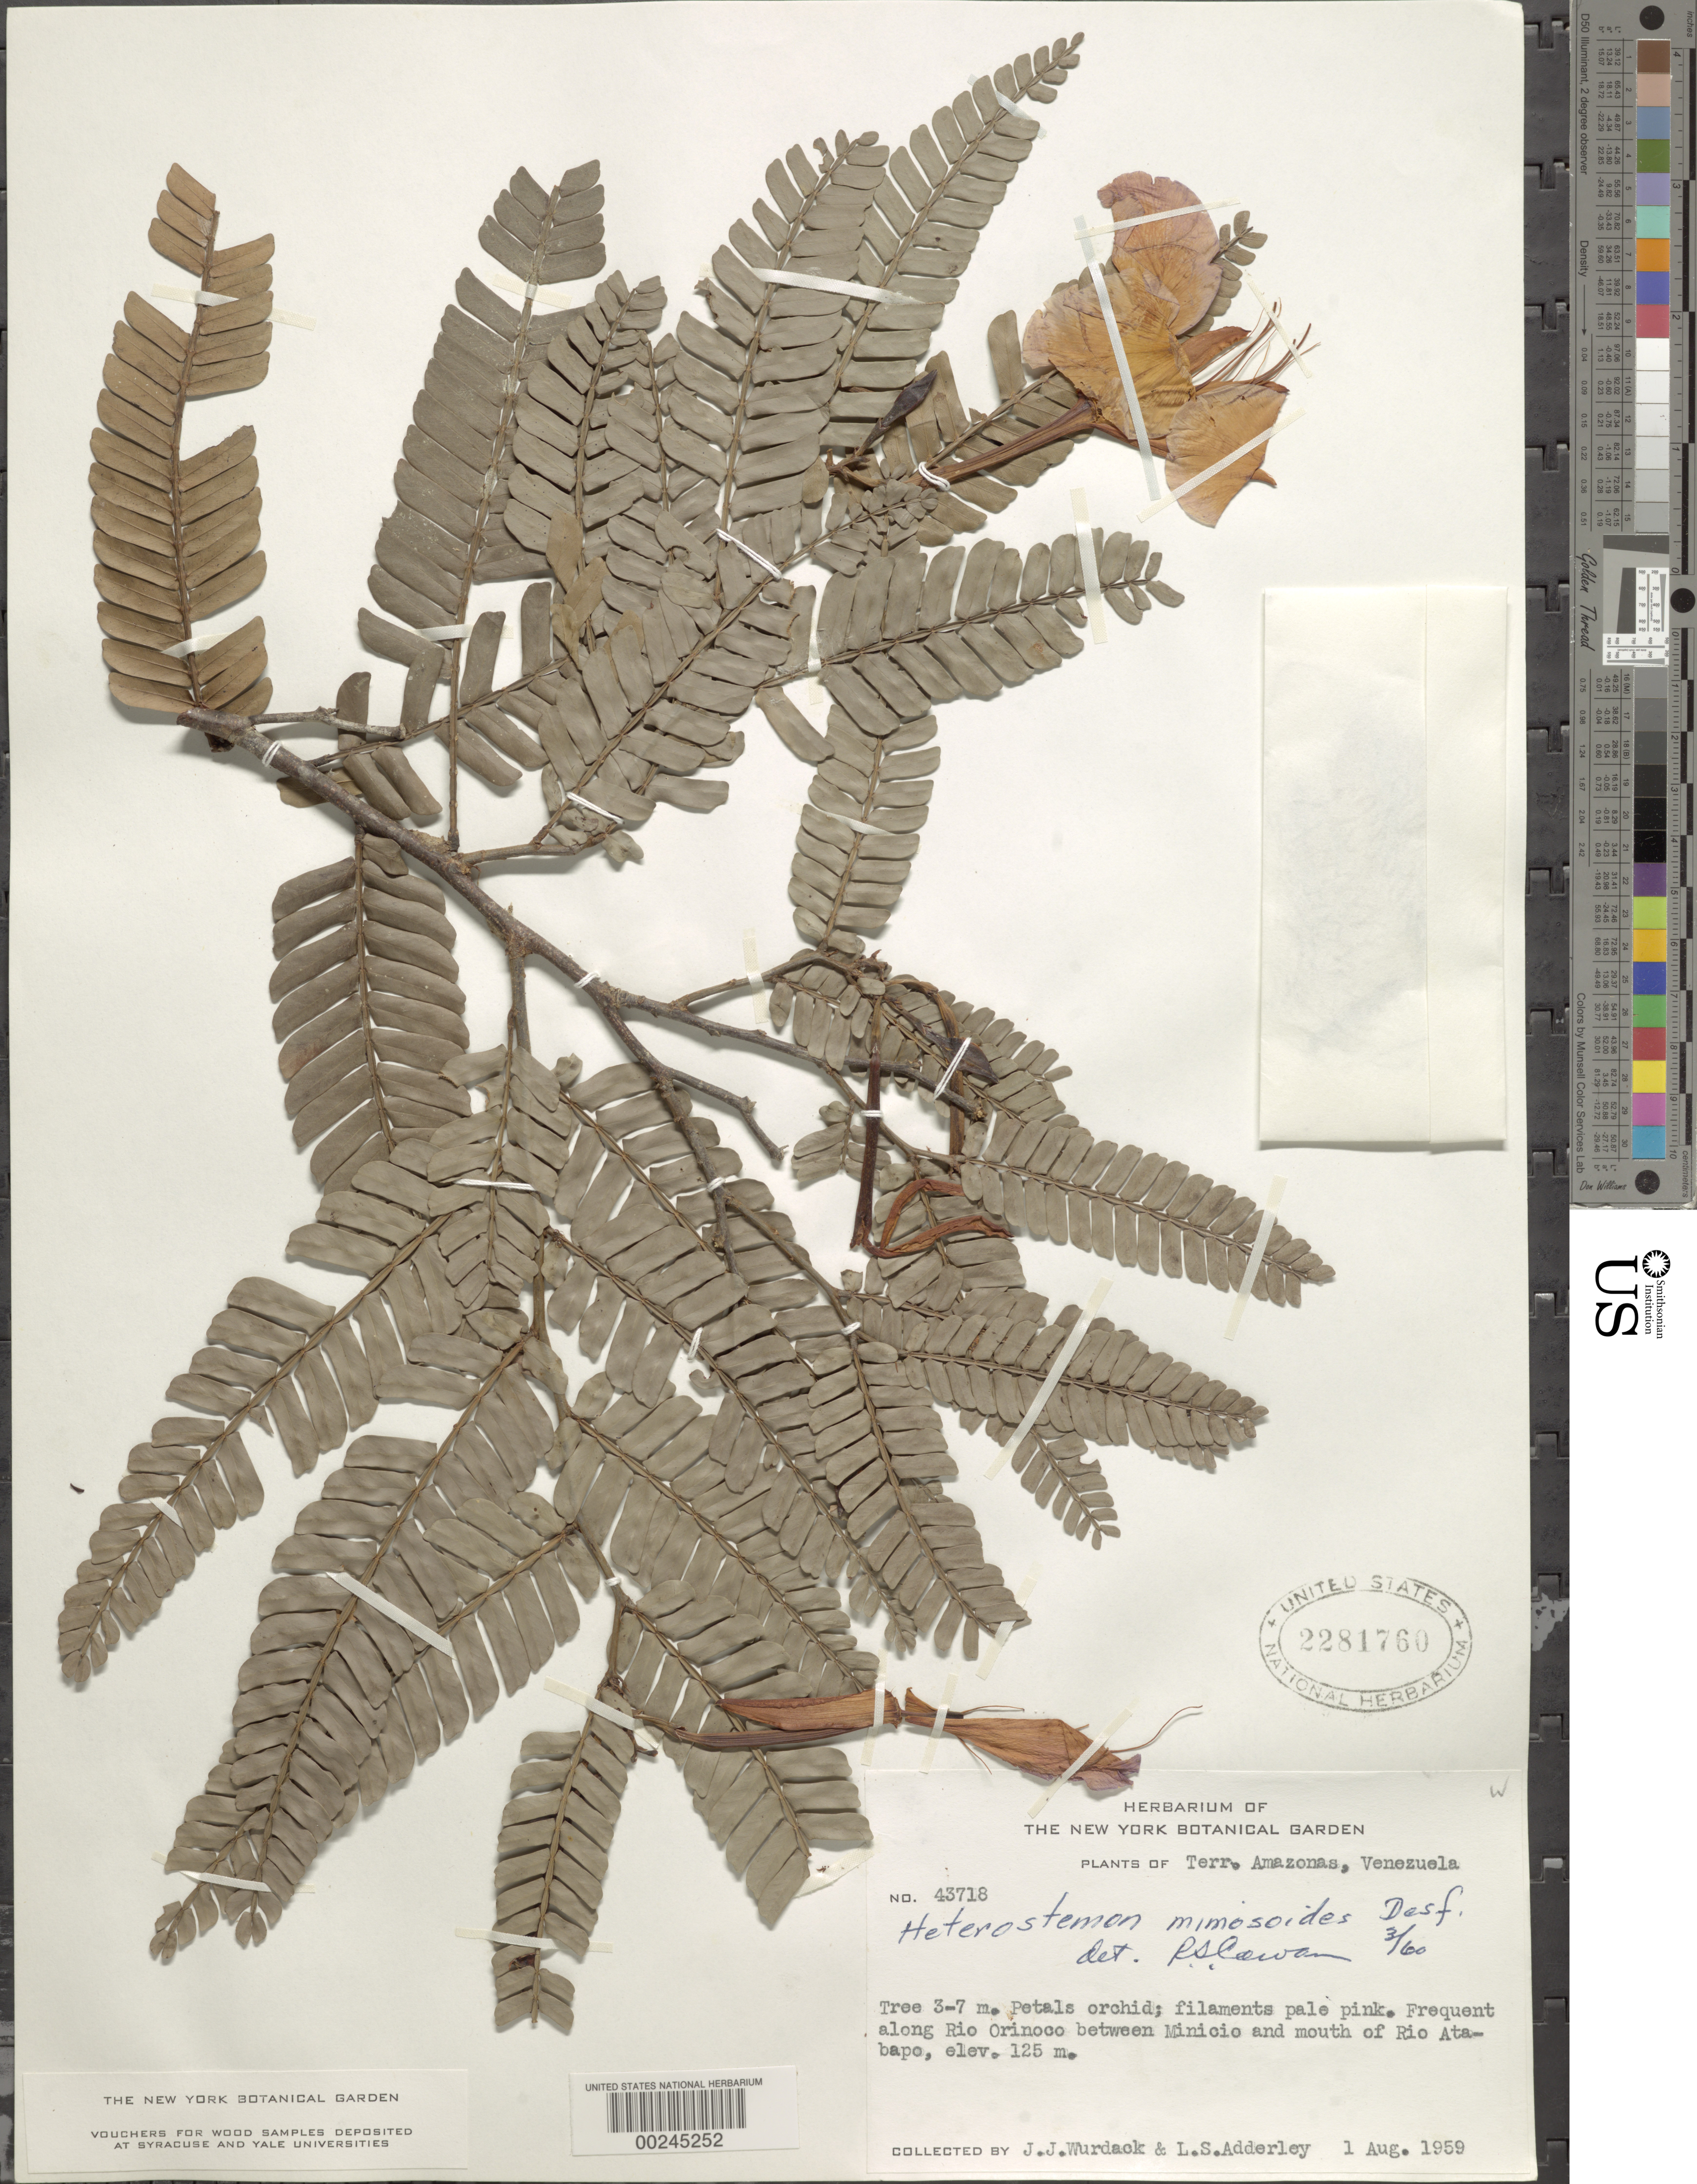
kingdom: Plantae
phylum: Tracheophyta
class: Magnoliopsida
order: Fabales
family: Fabaceae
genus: Heterostemon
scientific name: Heterostemon mimosoides var. mimosoides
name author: Desf.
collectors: J. J. Wurdack & L. S. Adderley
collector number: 43718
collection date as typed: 01 Aug 1959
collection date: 1959-08-01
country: Venezuela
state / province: Amazonas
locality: Along rio orinoco between minicio and mouth of Rio Atabapo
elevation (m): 125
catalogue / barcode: US 2281760